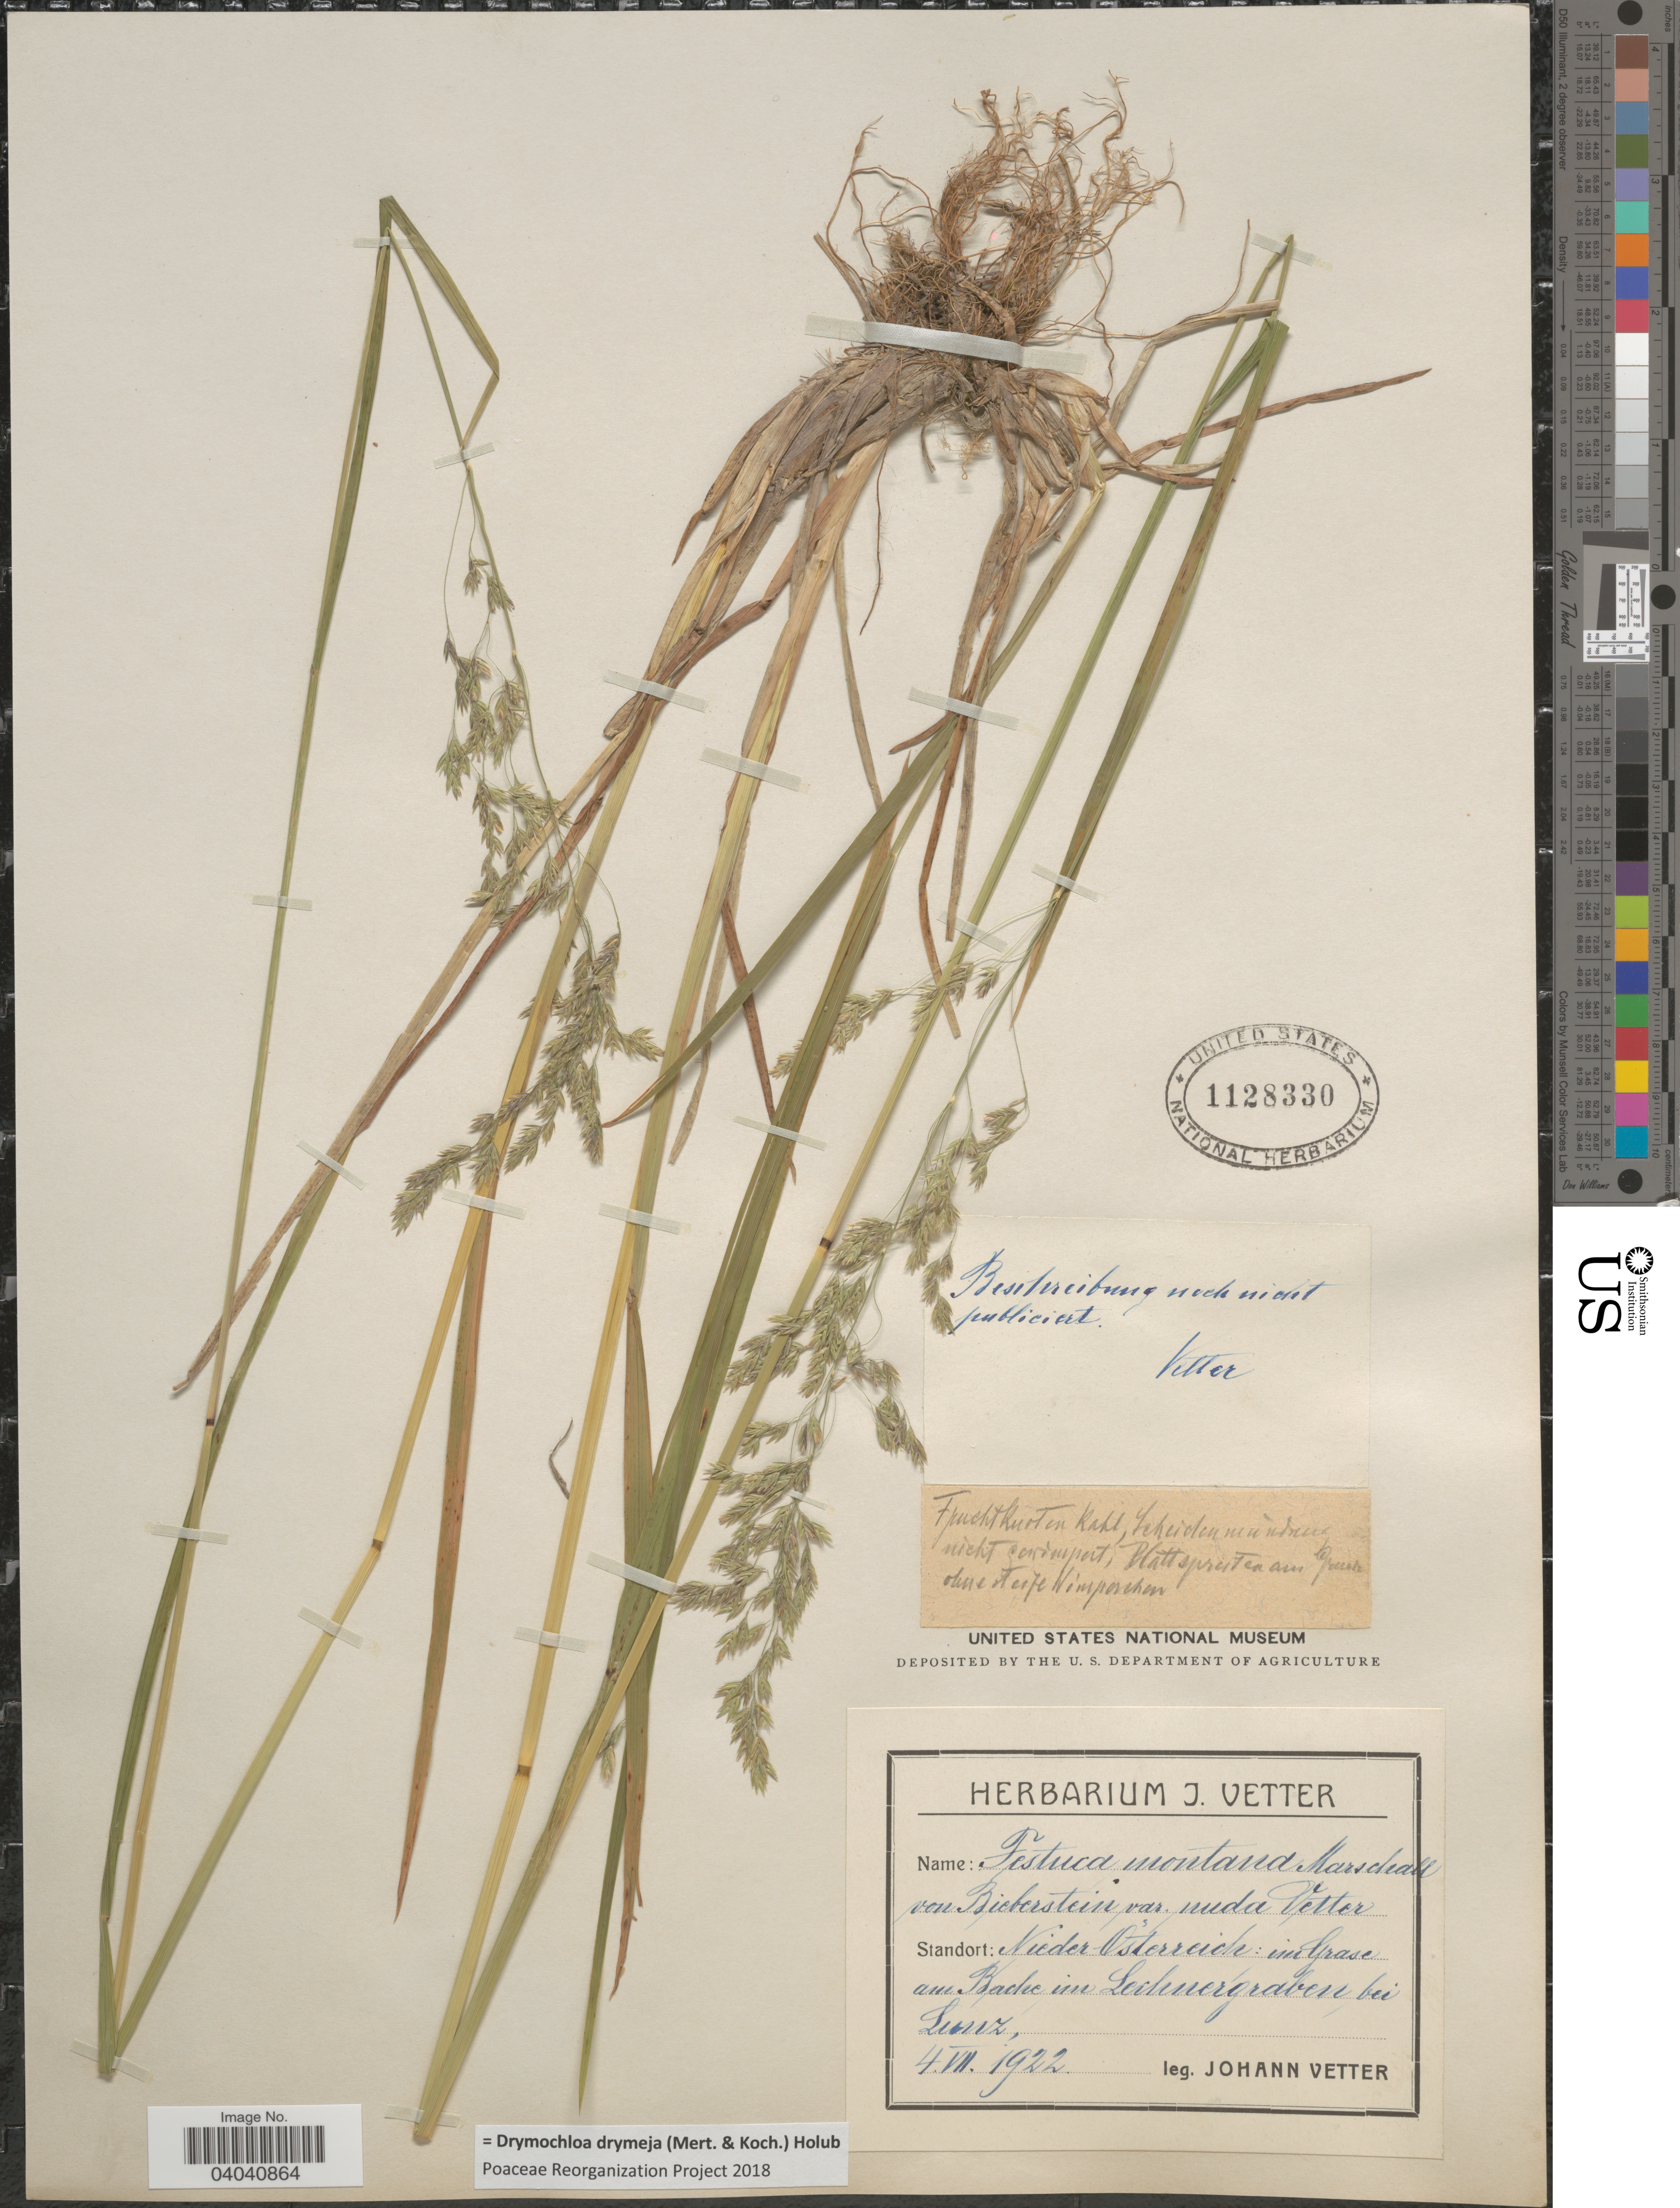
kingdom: Plantae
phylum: Tracheophyta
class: Liliopsida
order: Poales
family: Poaceae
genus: Drymochloa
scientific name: Drymochloa drymeja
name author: (Mert. & W.D.J. Koch) Holub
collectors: J. Vetter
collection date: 1922-07-04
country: Austria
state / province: Niederosterreich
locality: Nieder-Osterreich: im Grase am Bache im Lechnergraben bei Lunz.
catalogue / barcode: US 1128330